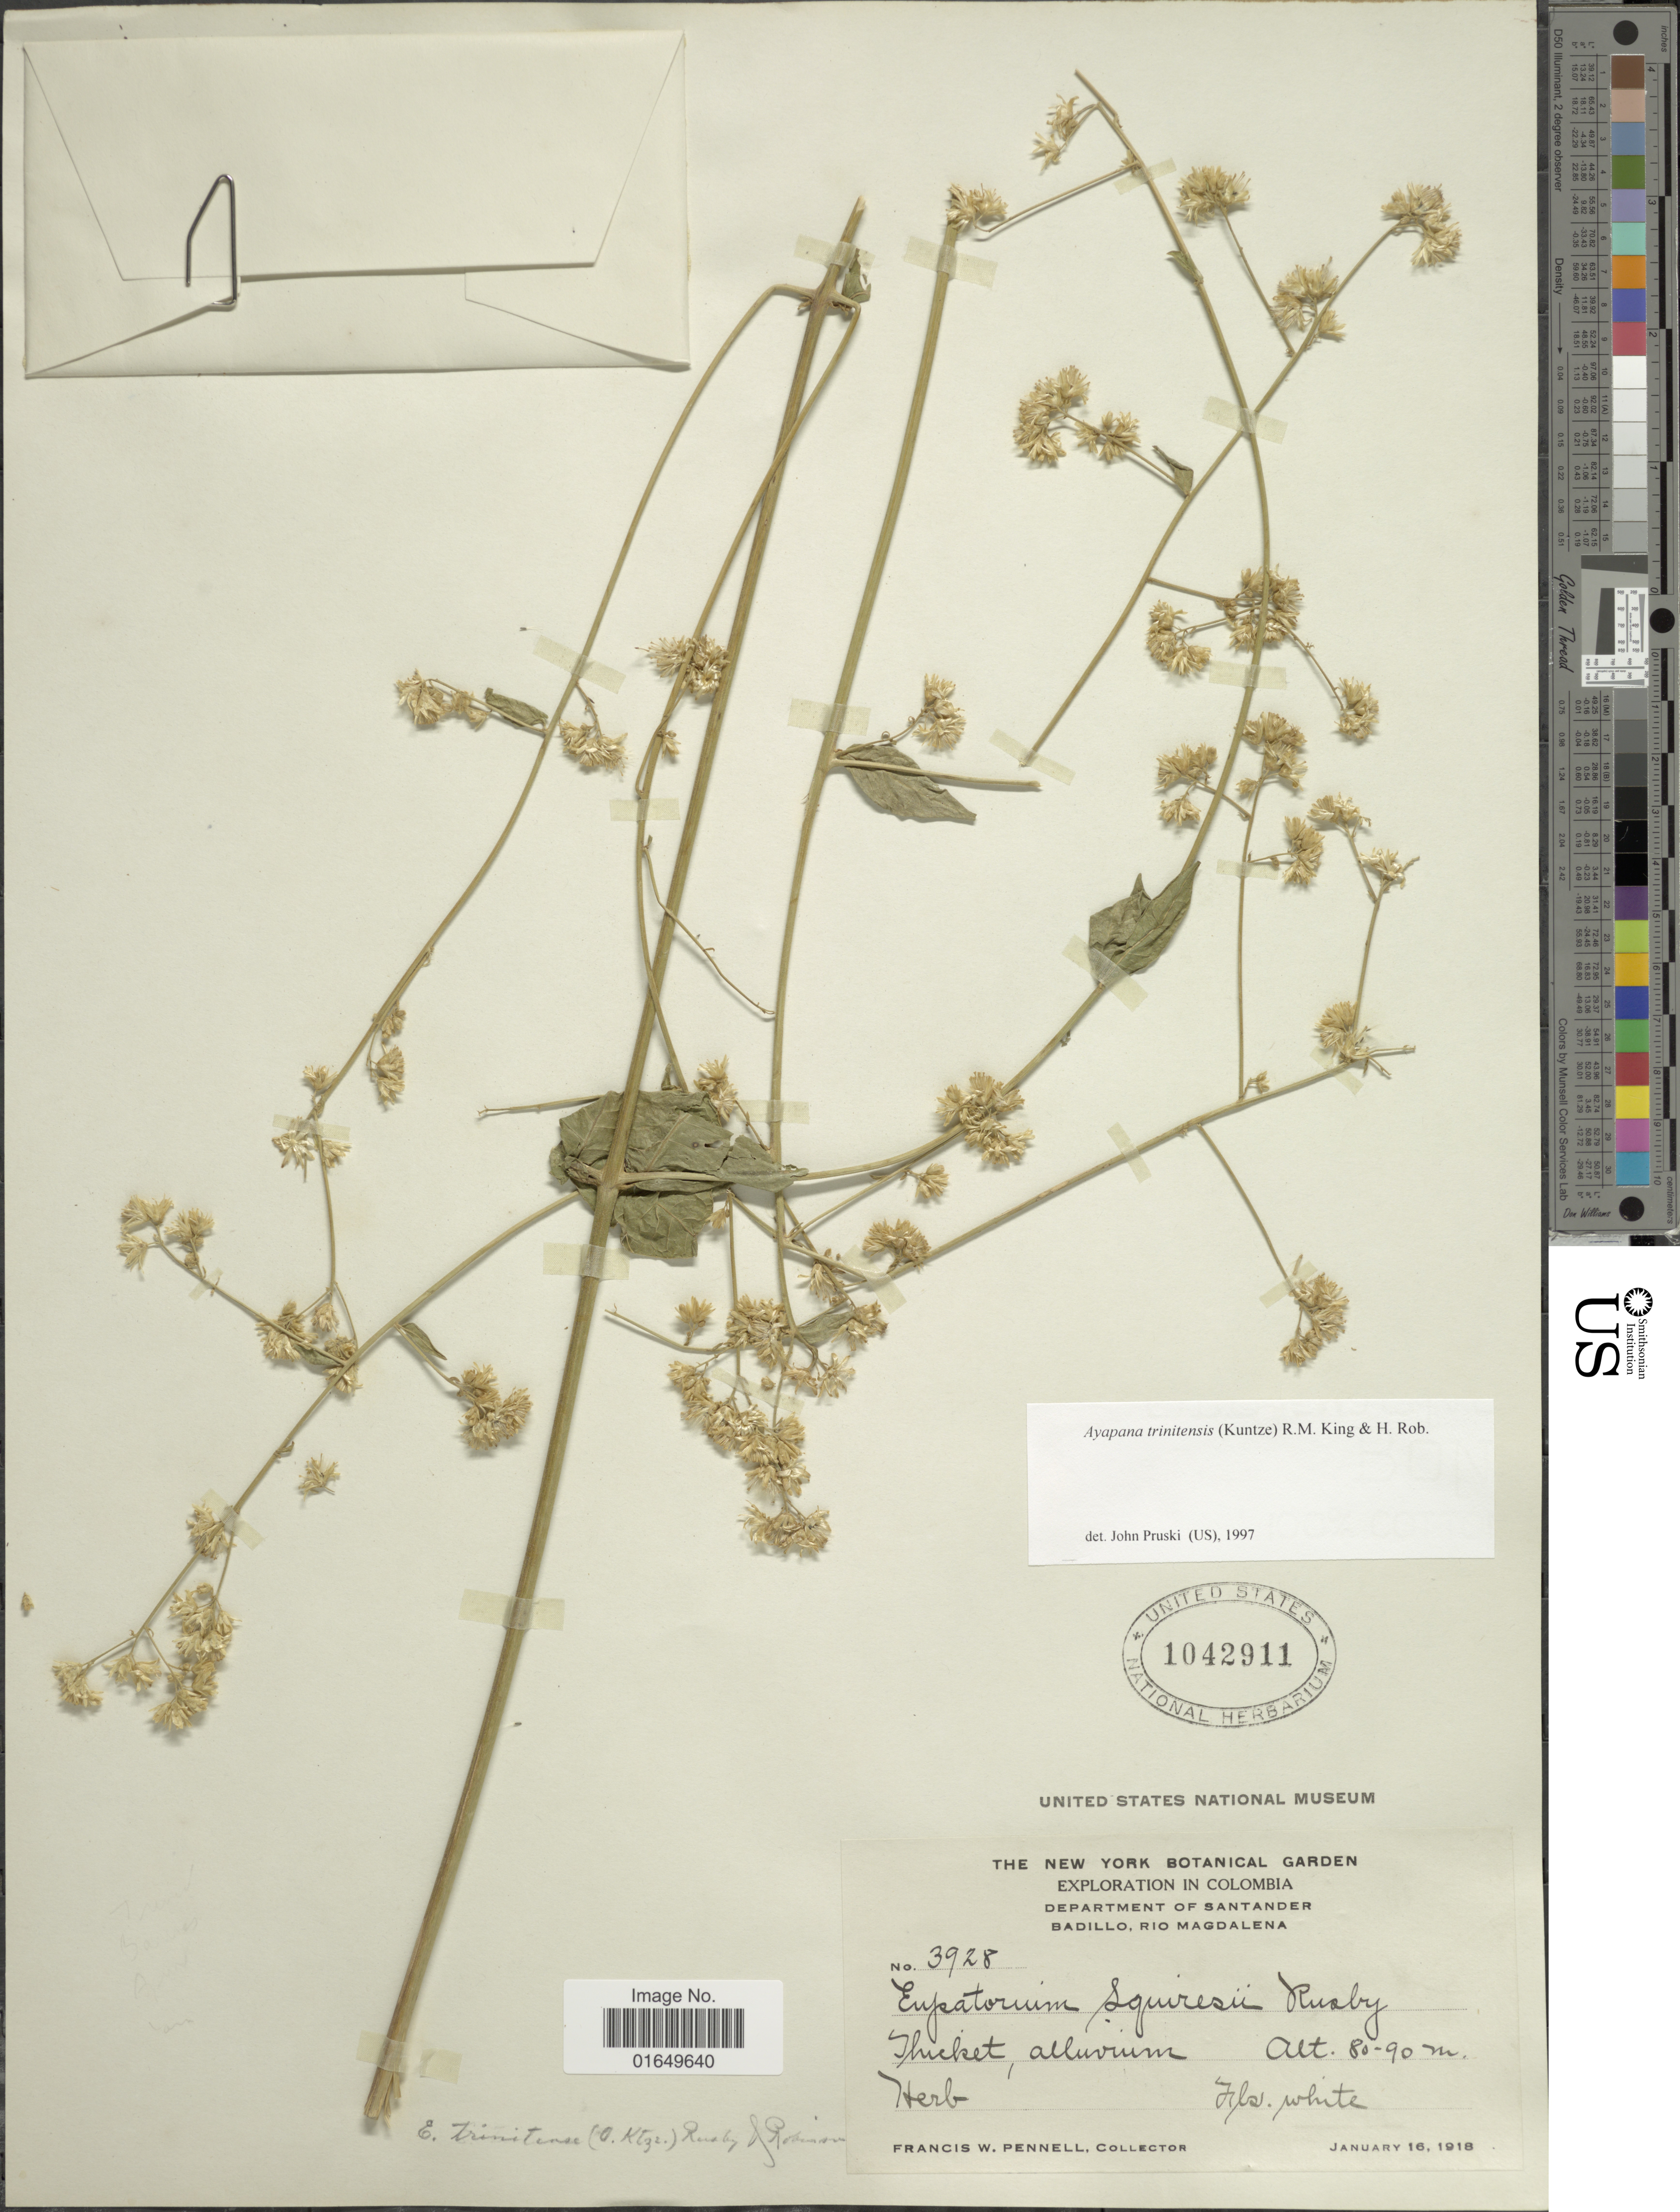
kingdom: Plantae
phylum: Tracheophyta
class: Magnoliopsida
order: Asterales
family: Asteraceae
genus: Ayapana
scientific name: Ayapana trinitensis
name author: (Kuntze) R.M. King & H. Rob.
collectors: F. W. Pennell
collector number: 3928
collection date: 1918-01-16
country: Colombia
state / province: Santander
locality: Badillo, Rio Magdalena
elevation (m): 80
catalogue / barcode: US 1042911